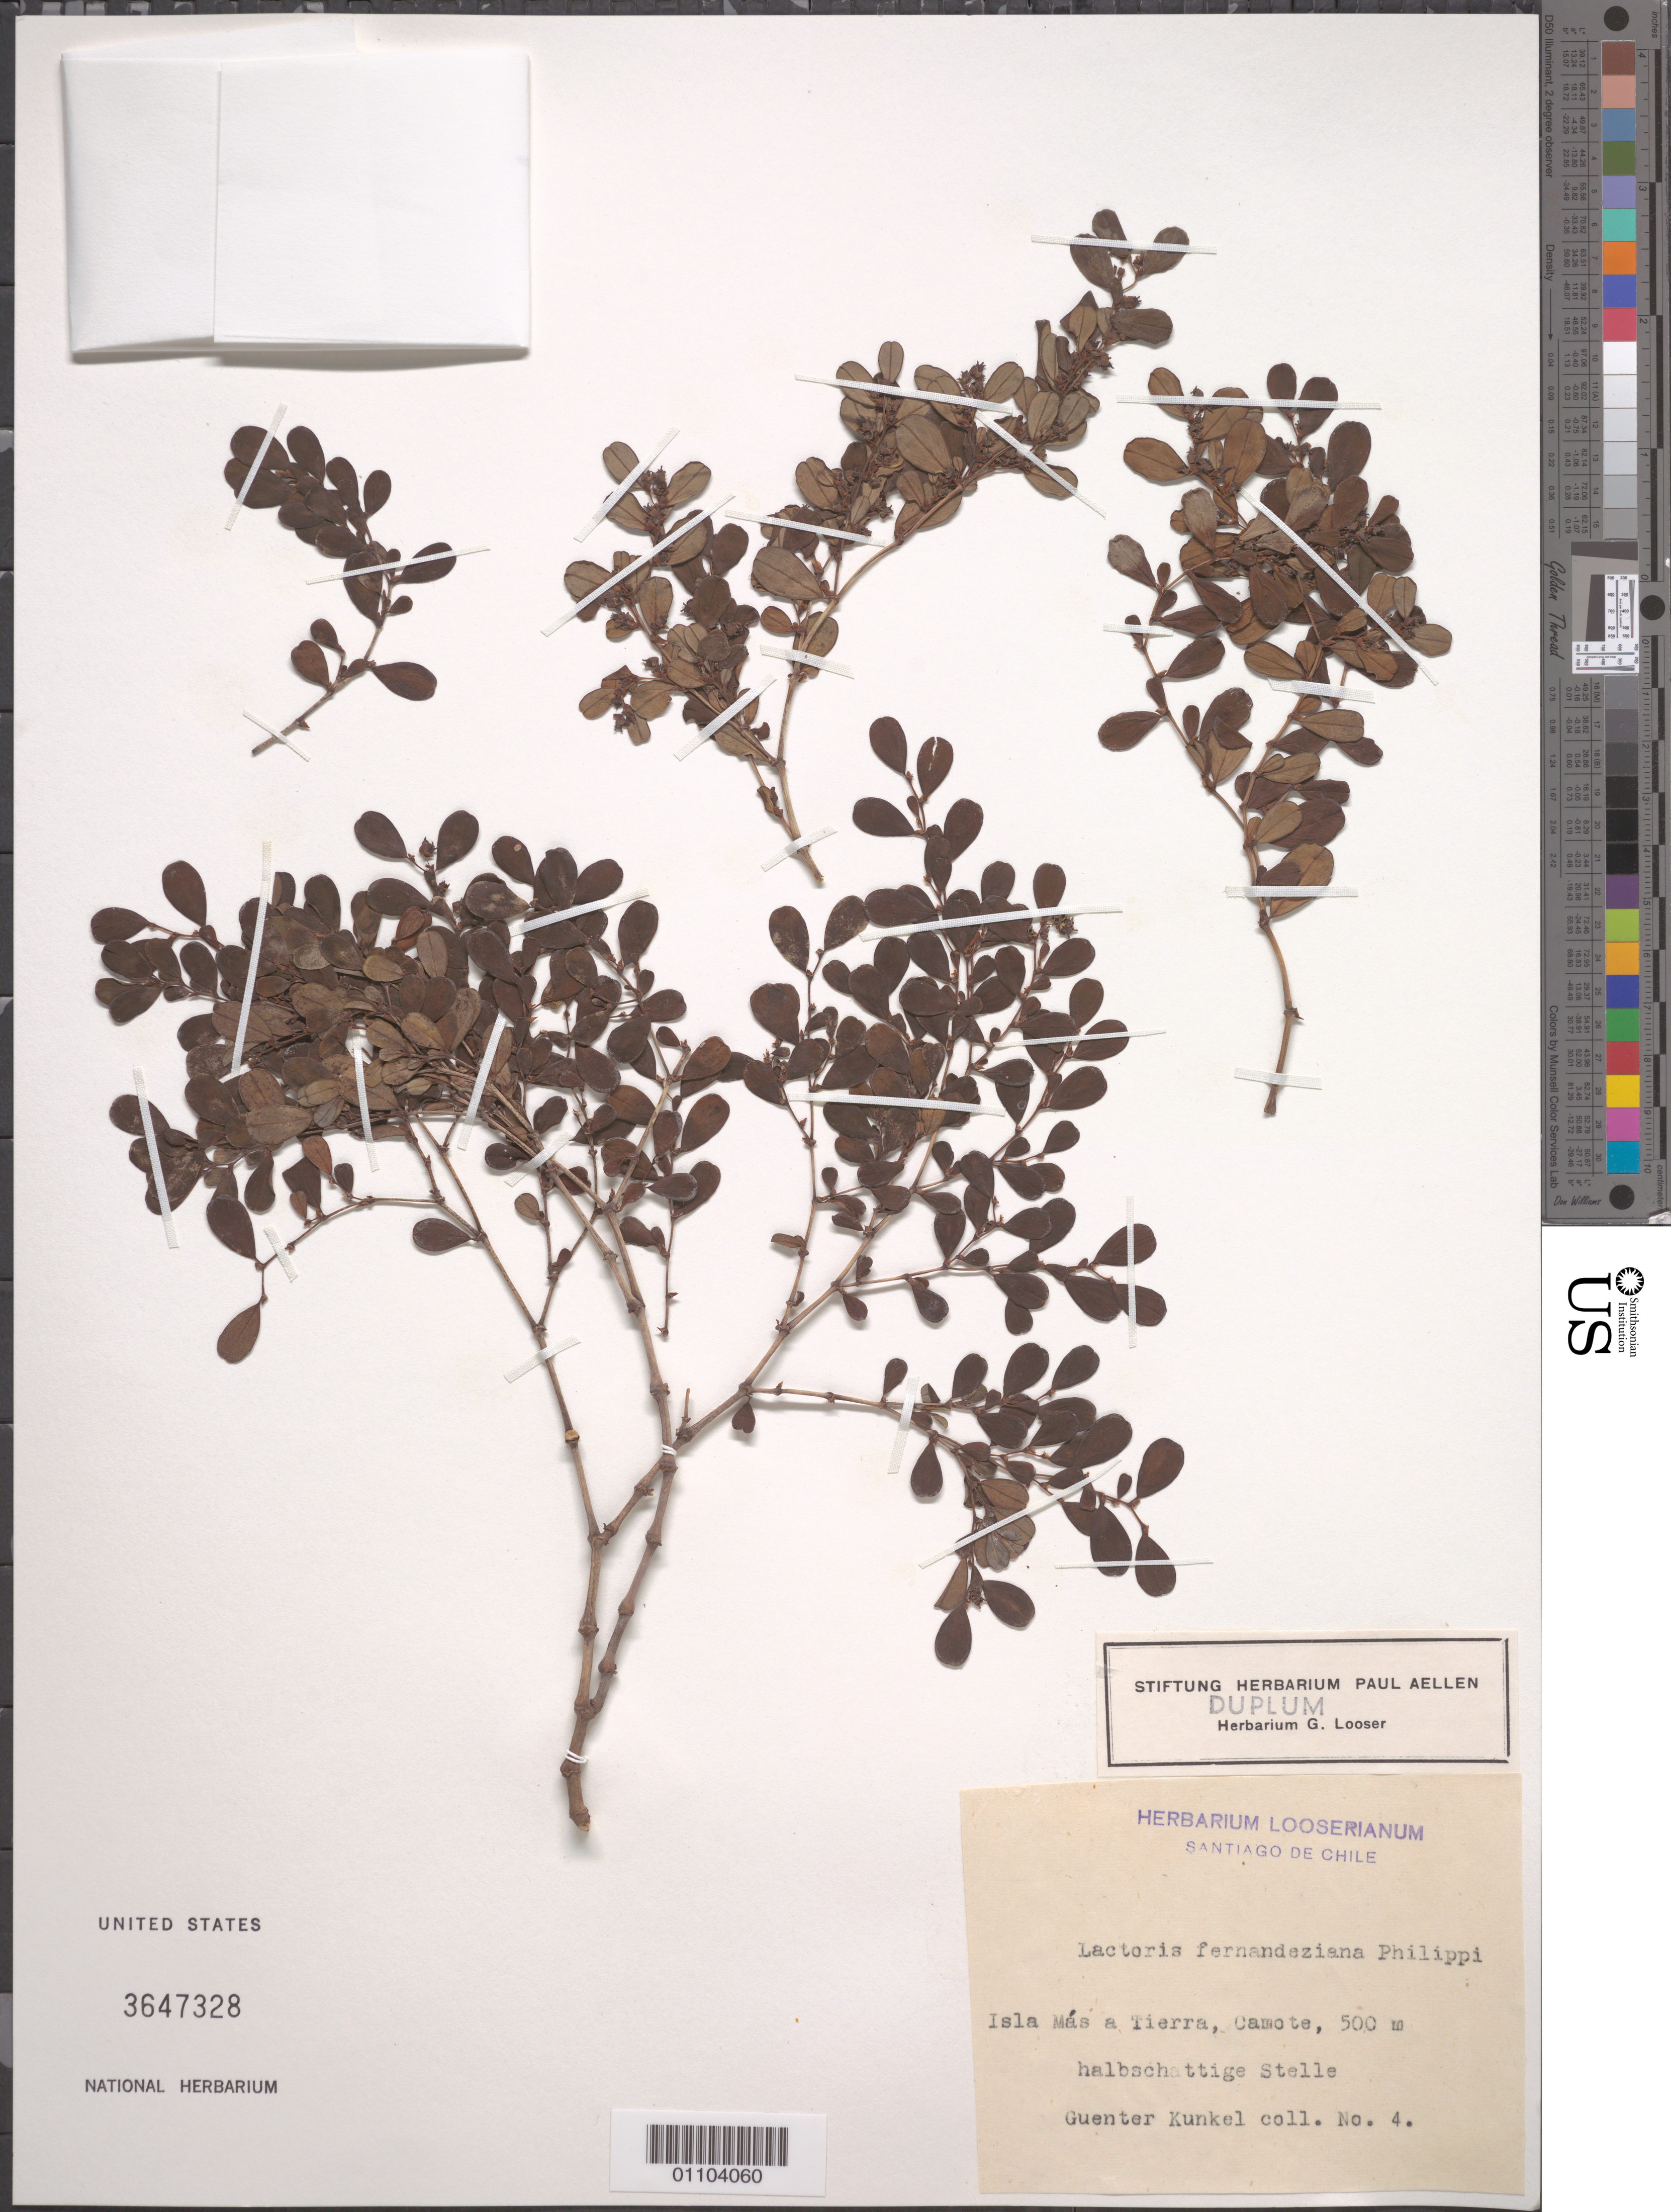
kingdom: Plantae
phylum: Tracheophyta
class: Magnoliopsida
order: Piperales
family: Aristolochiaceae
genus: Lactoris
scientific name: Lactoris fernandeziana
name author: Phil.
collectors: G. Kunkel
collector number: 4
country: Chile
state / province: Región Metropolitana (RM)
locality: Isla Mas a Tierra, Camote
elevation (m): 500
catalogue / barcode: US 3647328